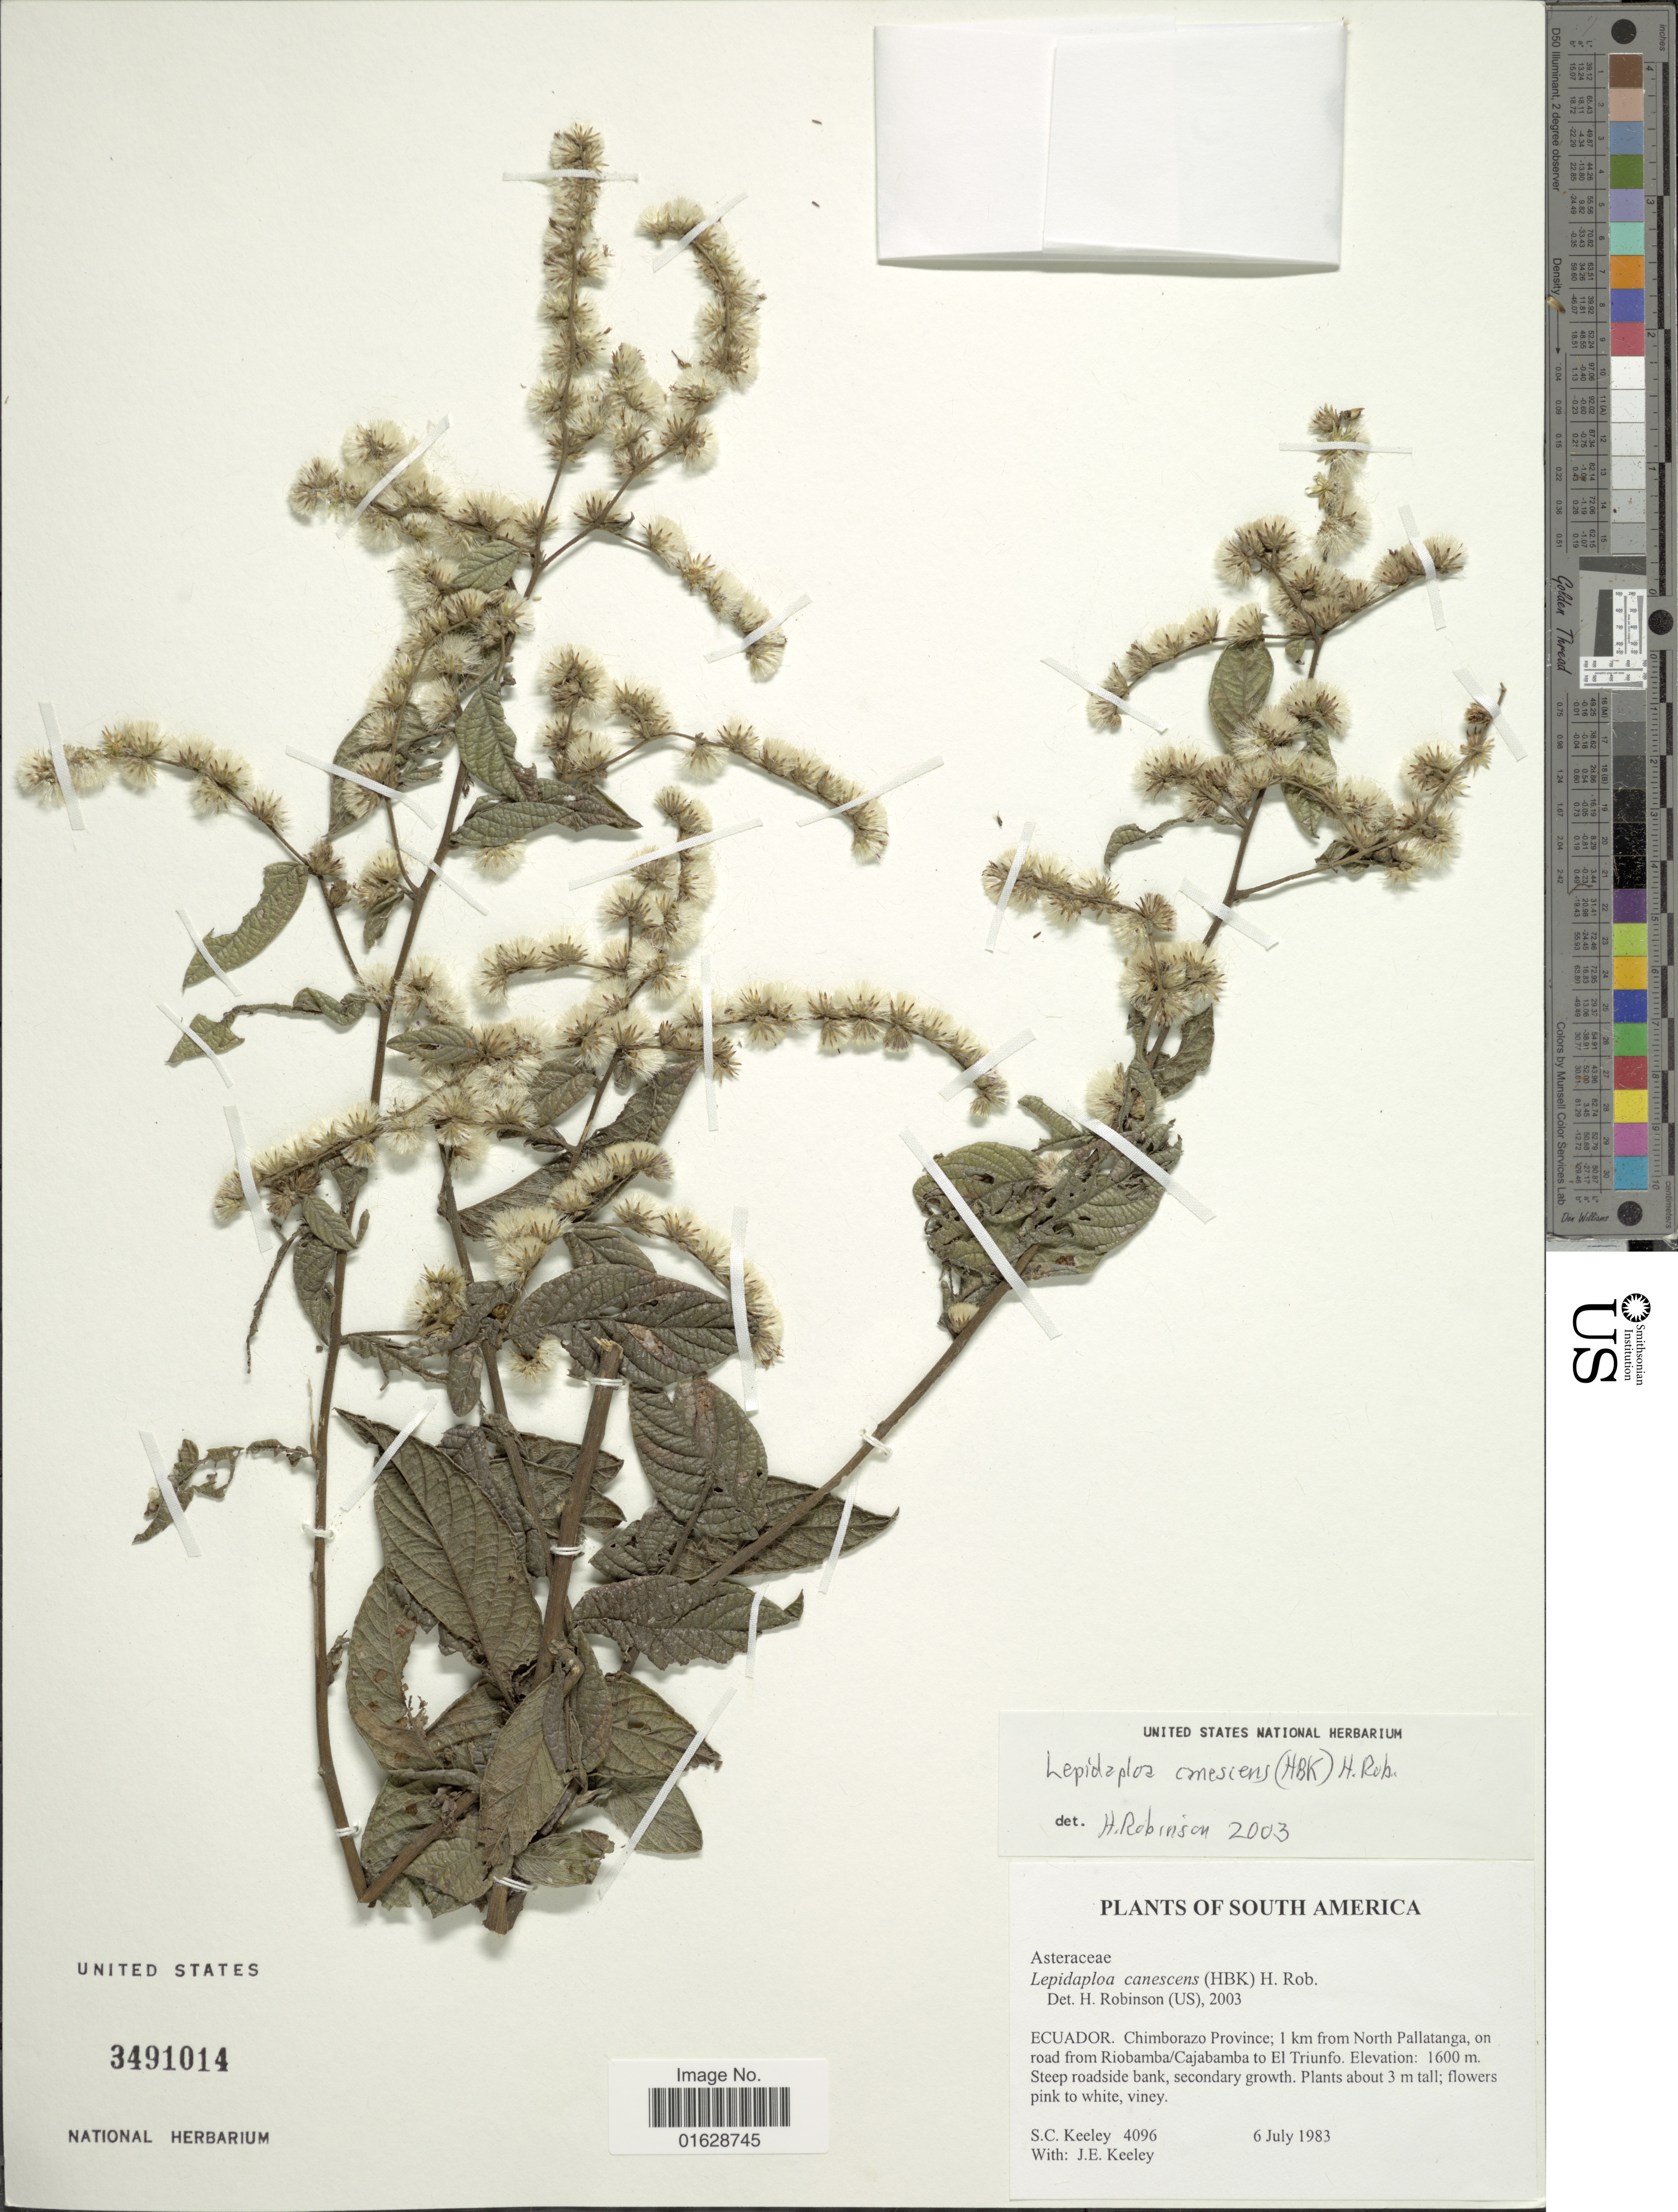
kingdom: Plantae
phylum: Tracheophyta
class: Magnoliopsida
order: Asterales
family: Asteraceae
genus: Lepidaploa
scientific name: Lepidaploa canescens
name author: (Kunth) H. Rob.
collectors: S. C. Keeley & J. E. Keeley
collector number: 4096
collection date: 1983-07-06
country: Ecuador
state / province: Chimborazo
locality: Chimborazo Province; 1 km from North Pallatanga, on road from Riobamba/Cajabamba to El Triunfo.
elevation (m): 1600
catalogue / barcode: US 3491014